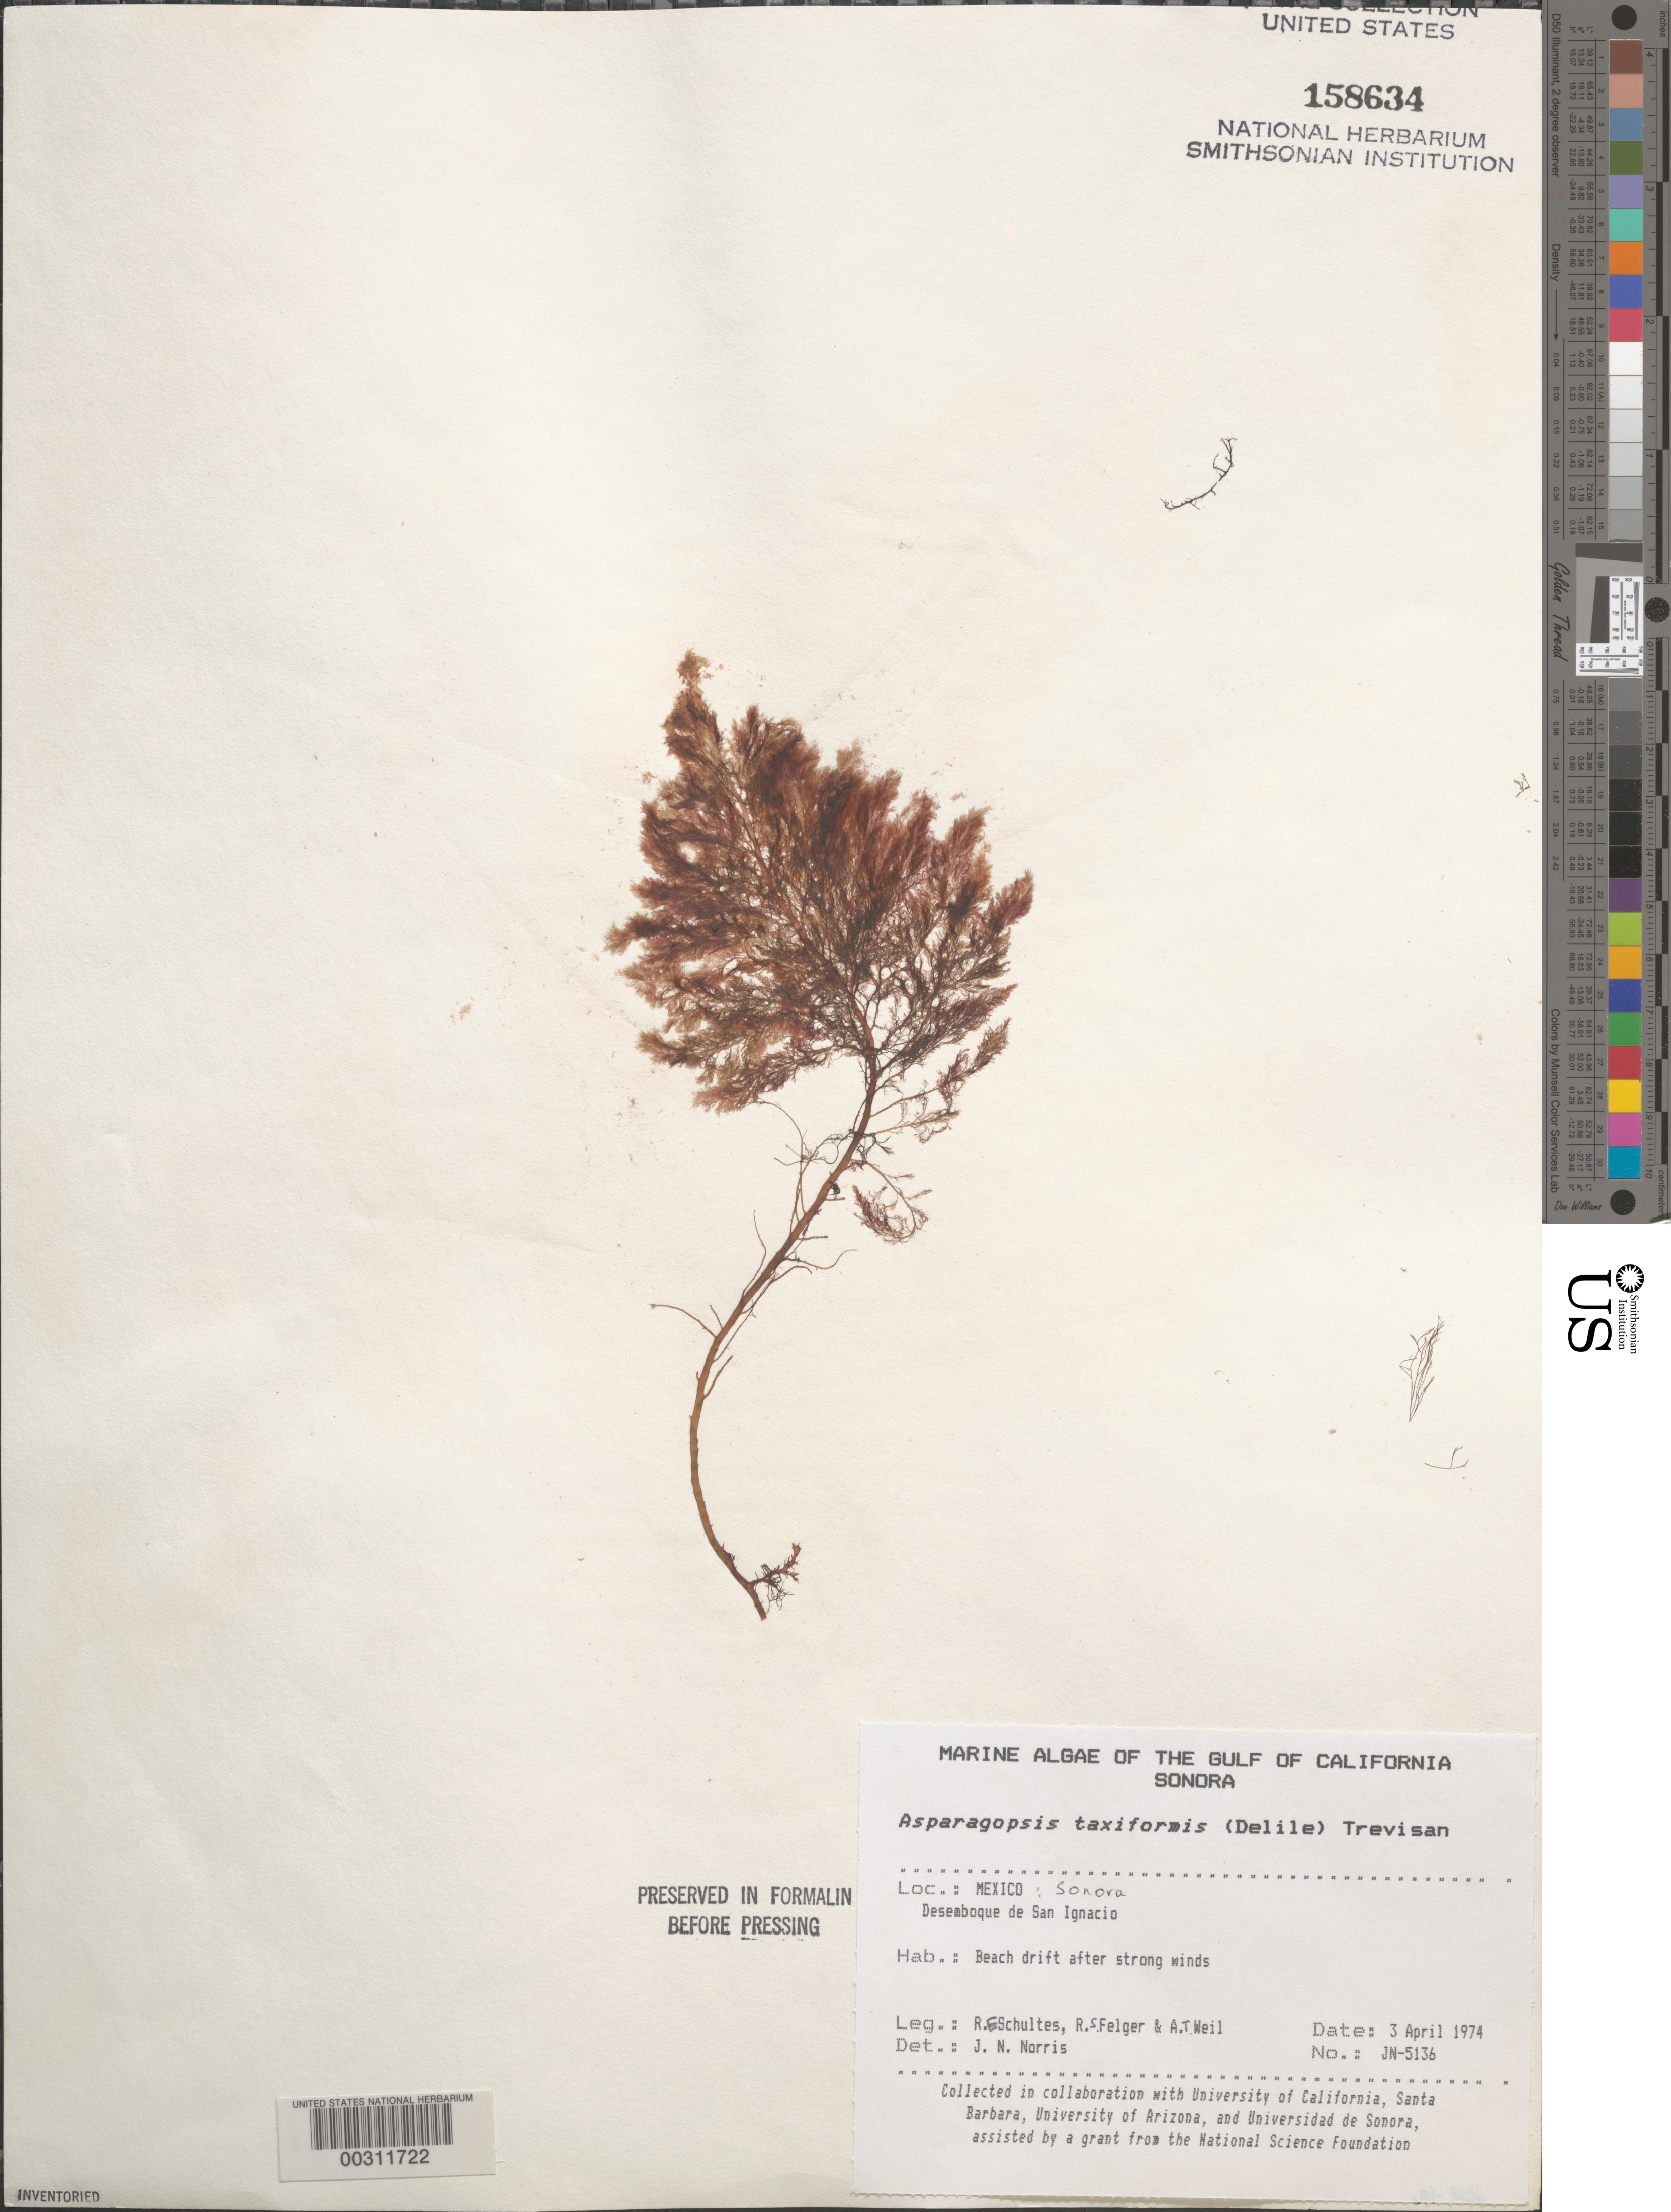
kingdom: Plantae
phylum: Rhodophyta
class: Florideophyceae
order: Bonnemaisoniales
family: Bonnemaisoniaceae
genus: Asparagopsis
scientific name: Asparagopsis taxiformis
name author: (Delile) Trevis.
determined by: Norris, James N.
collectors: R. E. Schultes, R. S. Felger & A. T. Weil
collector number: JN-5136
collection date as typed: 03 Apr 1974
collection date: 1974-04-03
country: Mexico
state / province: Sonora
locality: Desemboque de San Ignacio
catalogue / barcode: US 158634